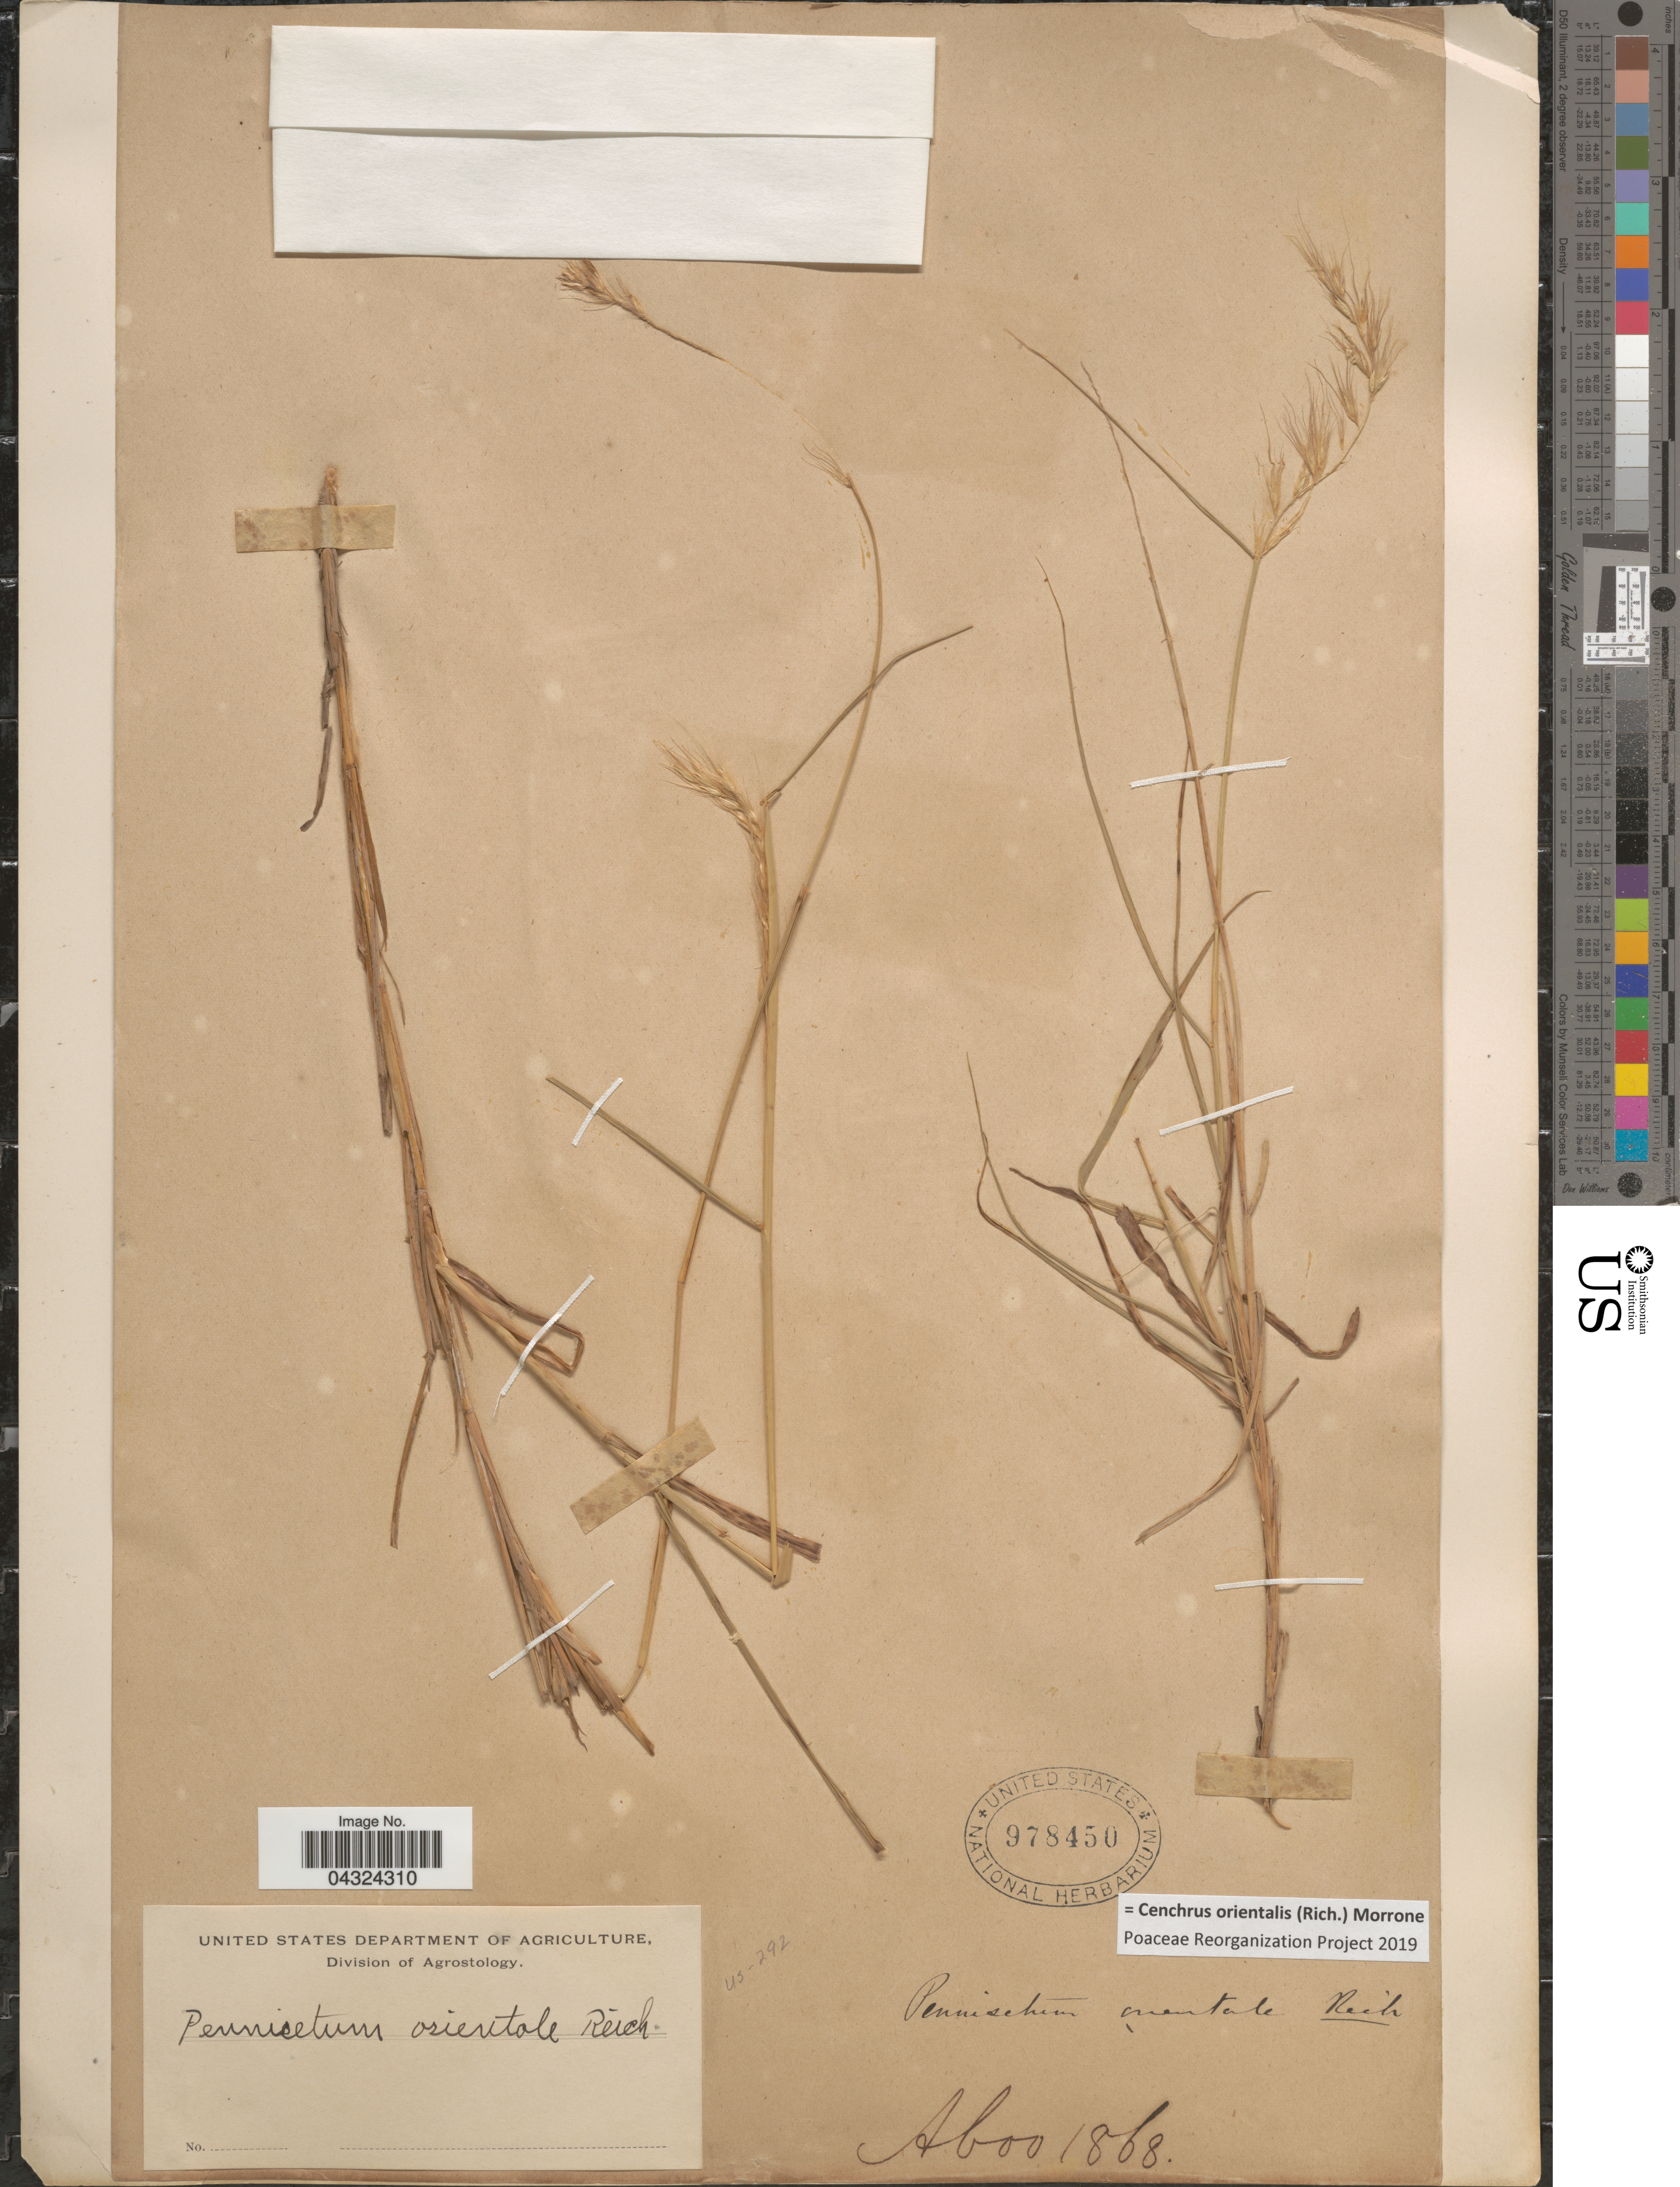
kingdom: Plantae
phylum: Tracheophyta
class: Liliopsida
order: Poales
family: Poaceae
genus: Cenchrus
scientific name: Cenchrus orientalis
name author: (Rich.) Morrone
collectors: Aboo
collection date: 1868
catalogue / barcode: US 978450